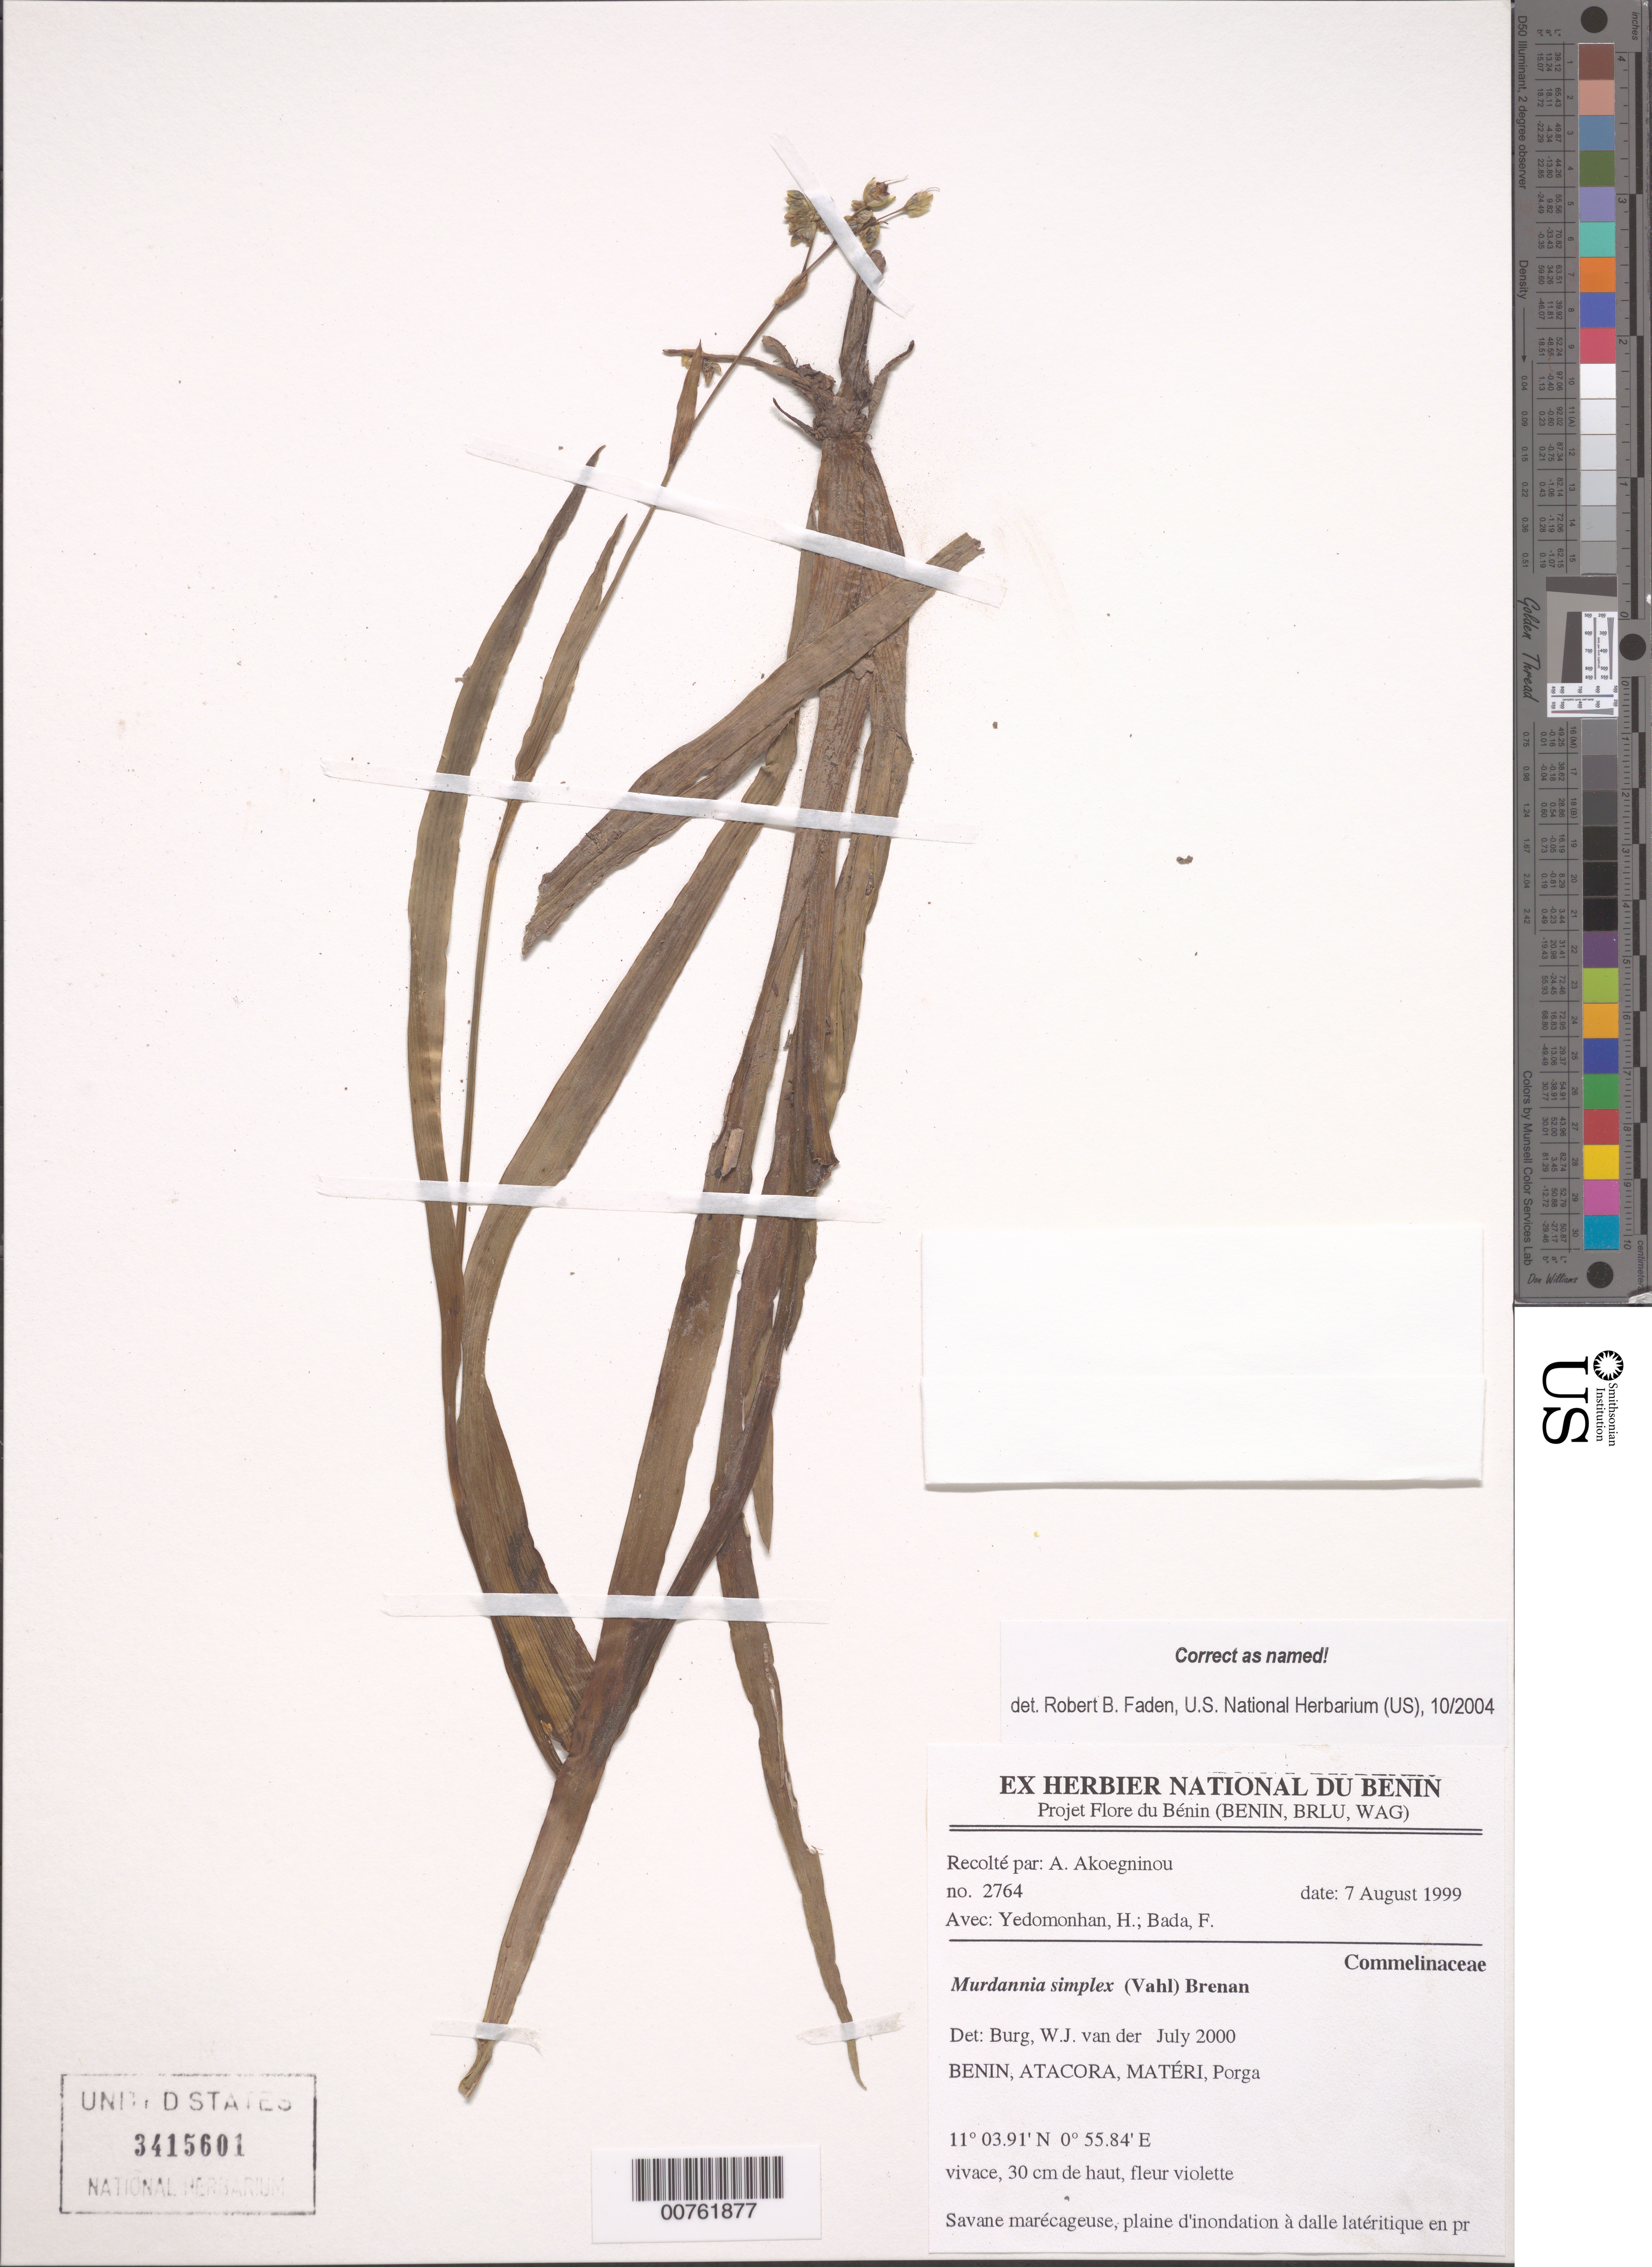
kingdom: Plantae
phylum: Tracheophyta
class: Liliopsida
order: Commelinales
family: Commelinaceae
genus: Murdannia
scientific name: Murdannia simplex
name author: (Vahl) Brenan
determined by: Faden, Robert B., (US), Smithsonian Institution - National Museum of Natural History (UNITED STATES)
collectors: A. Akoegninou, H. Yedomonhan & F. Bada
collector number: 2764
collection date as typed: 07 Aug 1999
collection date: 1999-08-07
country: Benin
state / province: Atakora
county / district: Matéri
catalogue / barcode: US 3415601